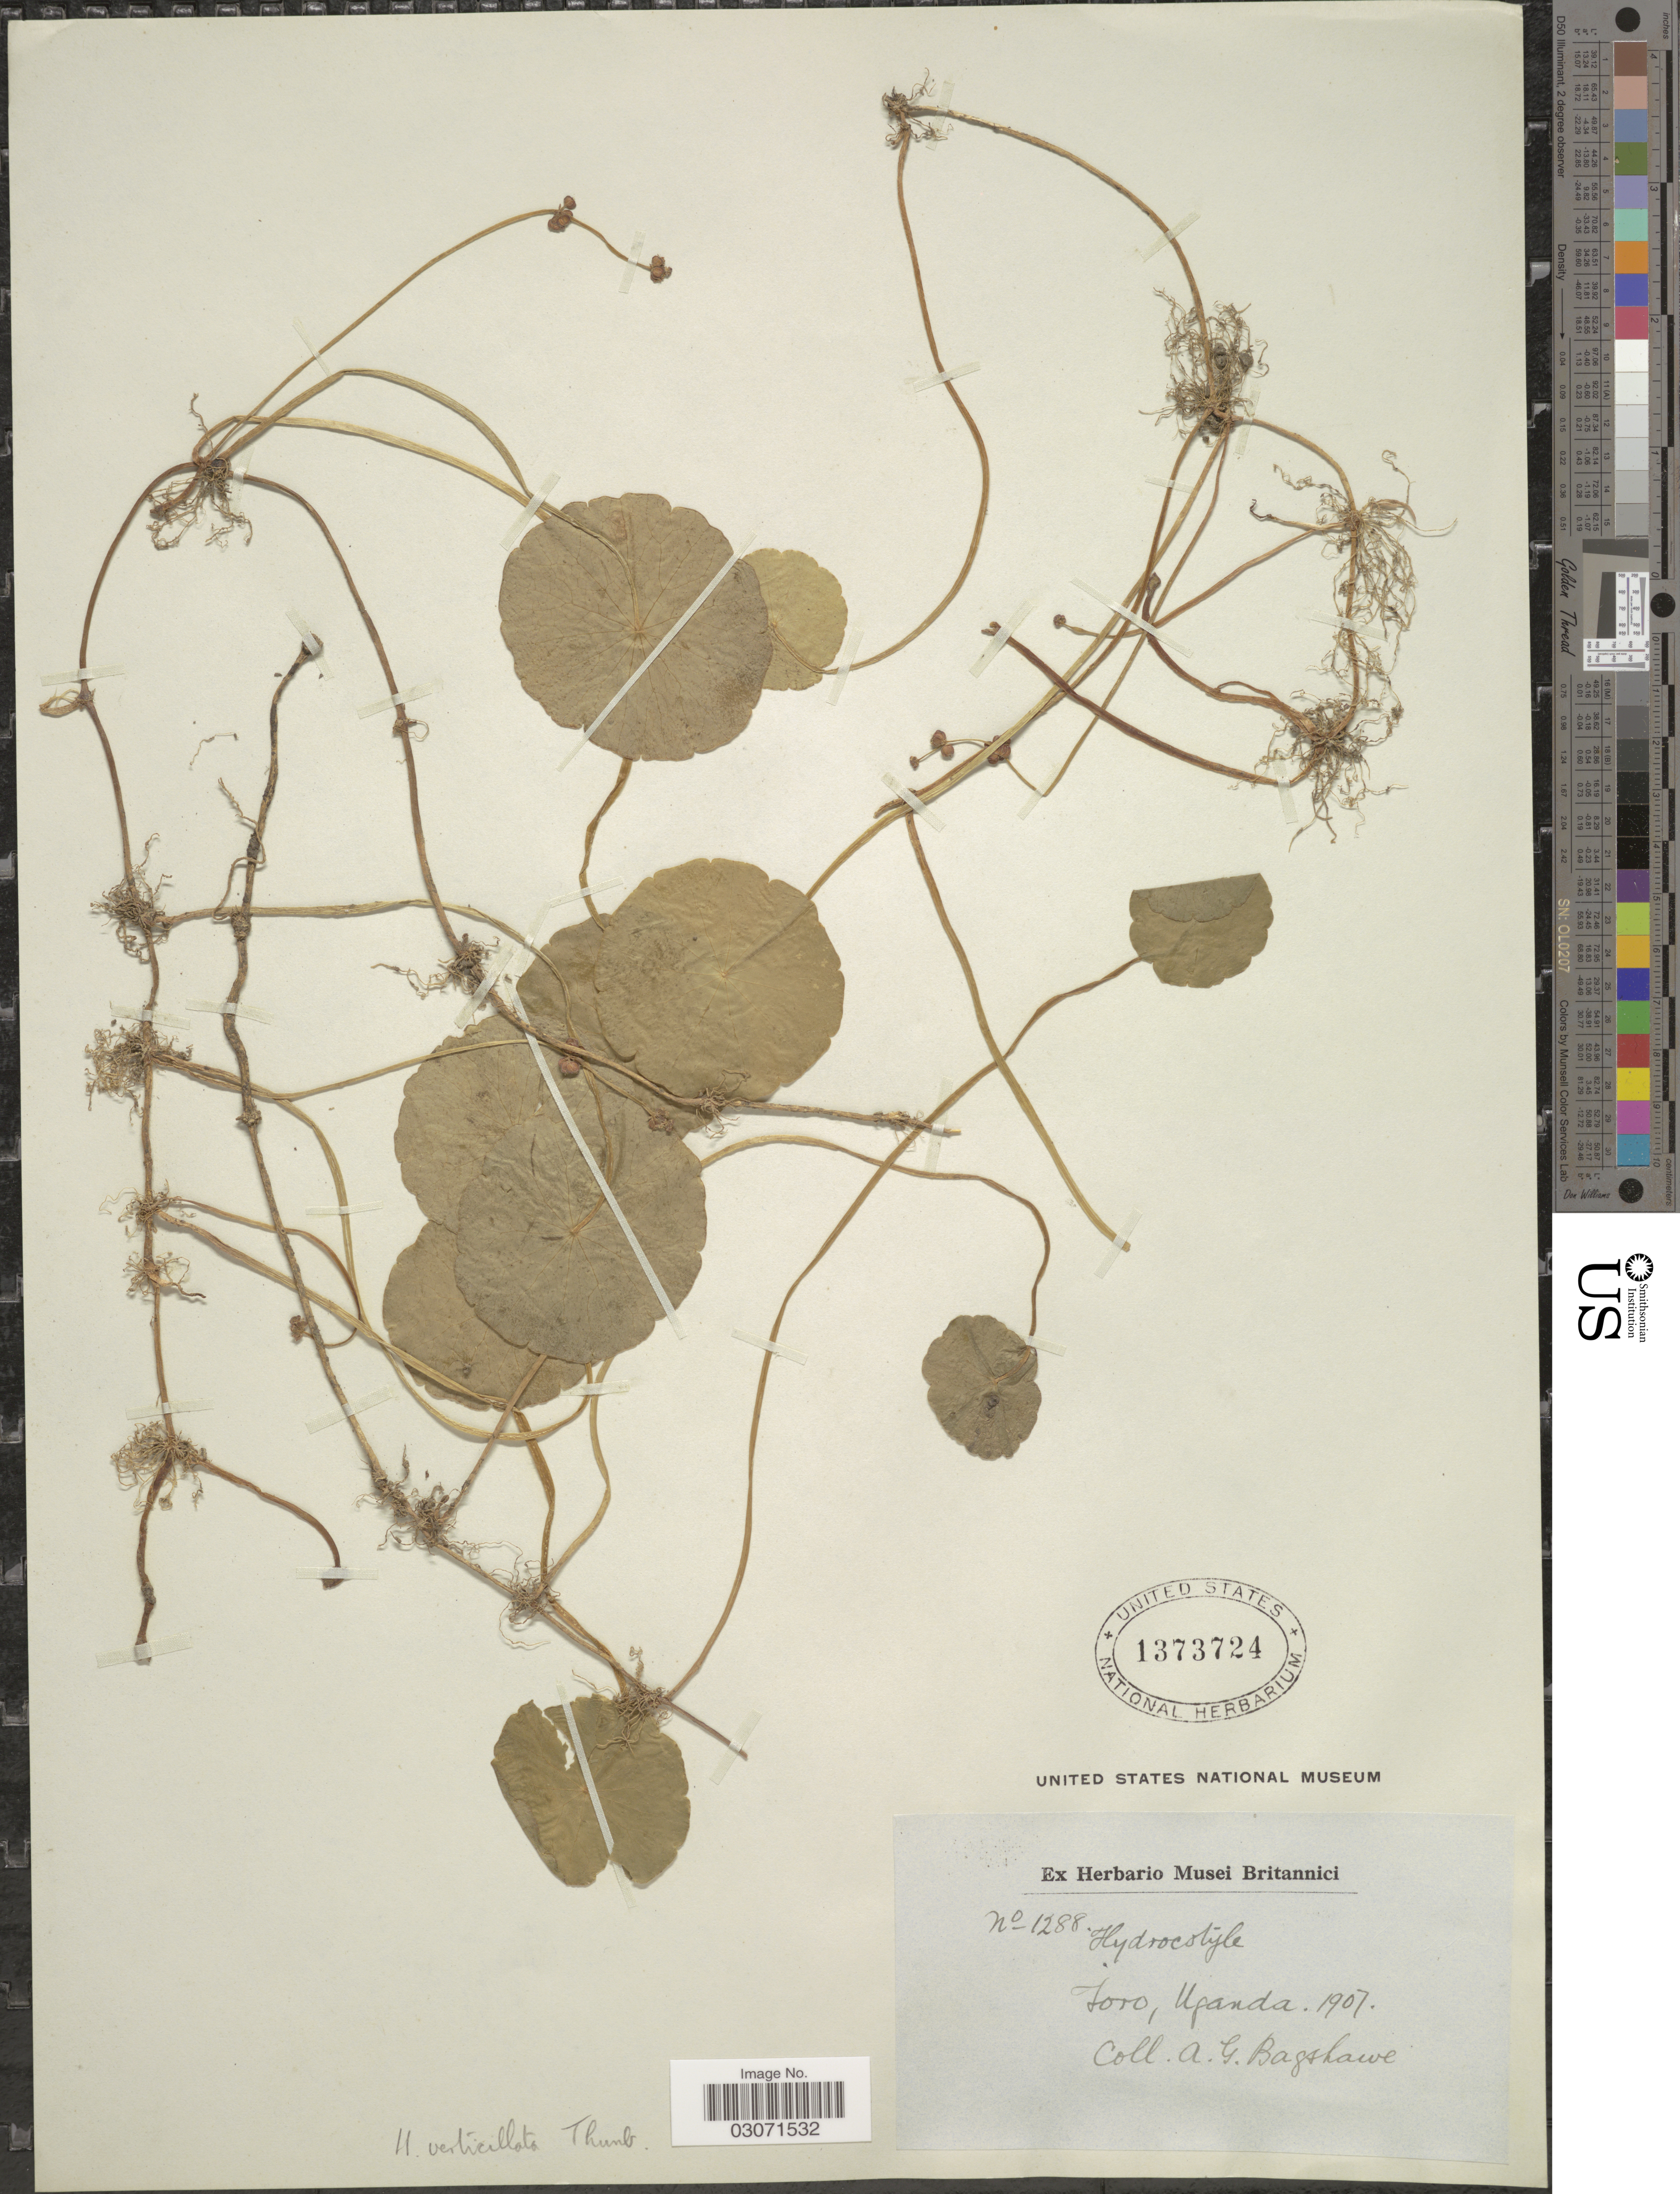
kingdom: Plantae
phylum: Tracheophyta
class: Magnoliopsida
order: Apiales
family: Araliaceae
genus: Hydrocotyle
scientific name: Hydrocotyle verticillata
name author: Thunb.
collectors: A. Bagshawe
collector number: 1288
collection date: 1907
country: Uganda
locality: Toro.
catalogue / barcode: US 1373724